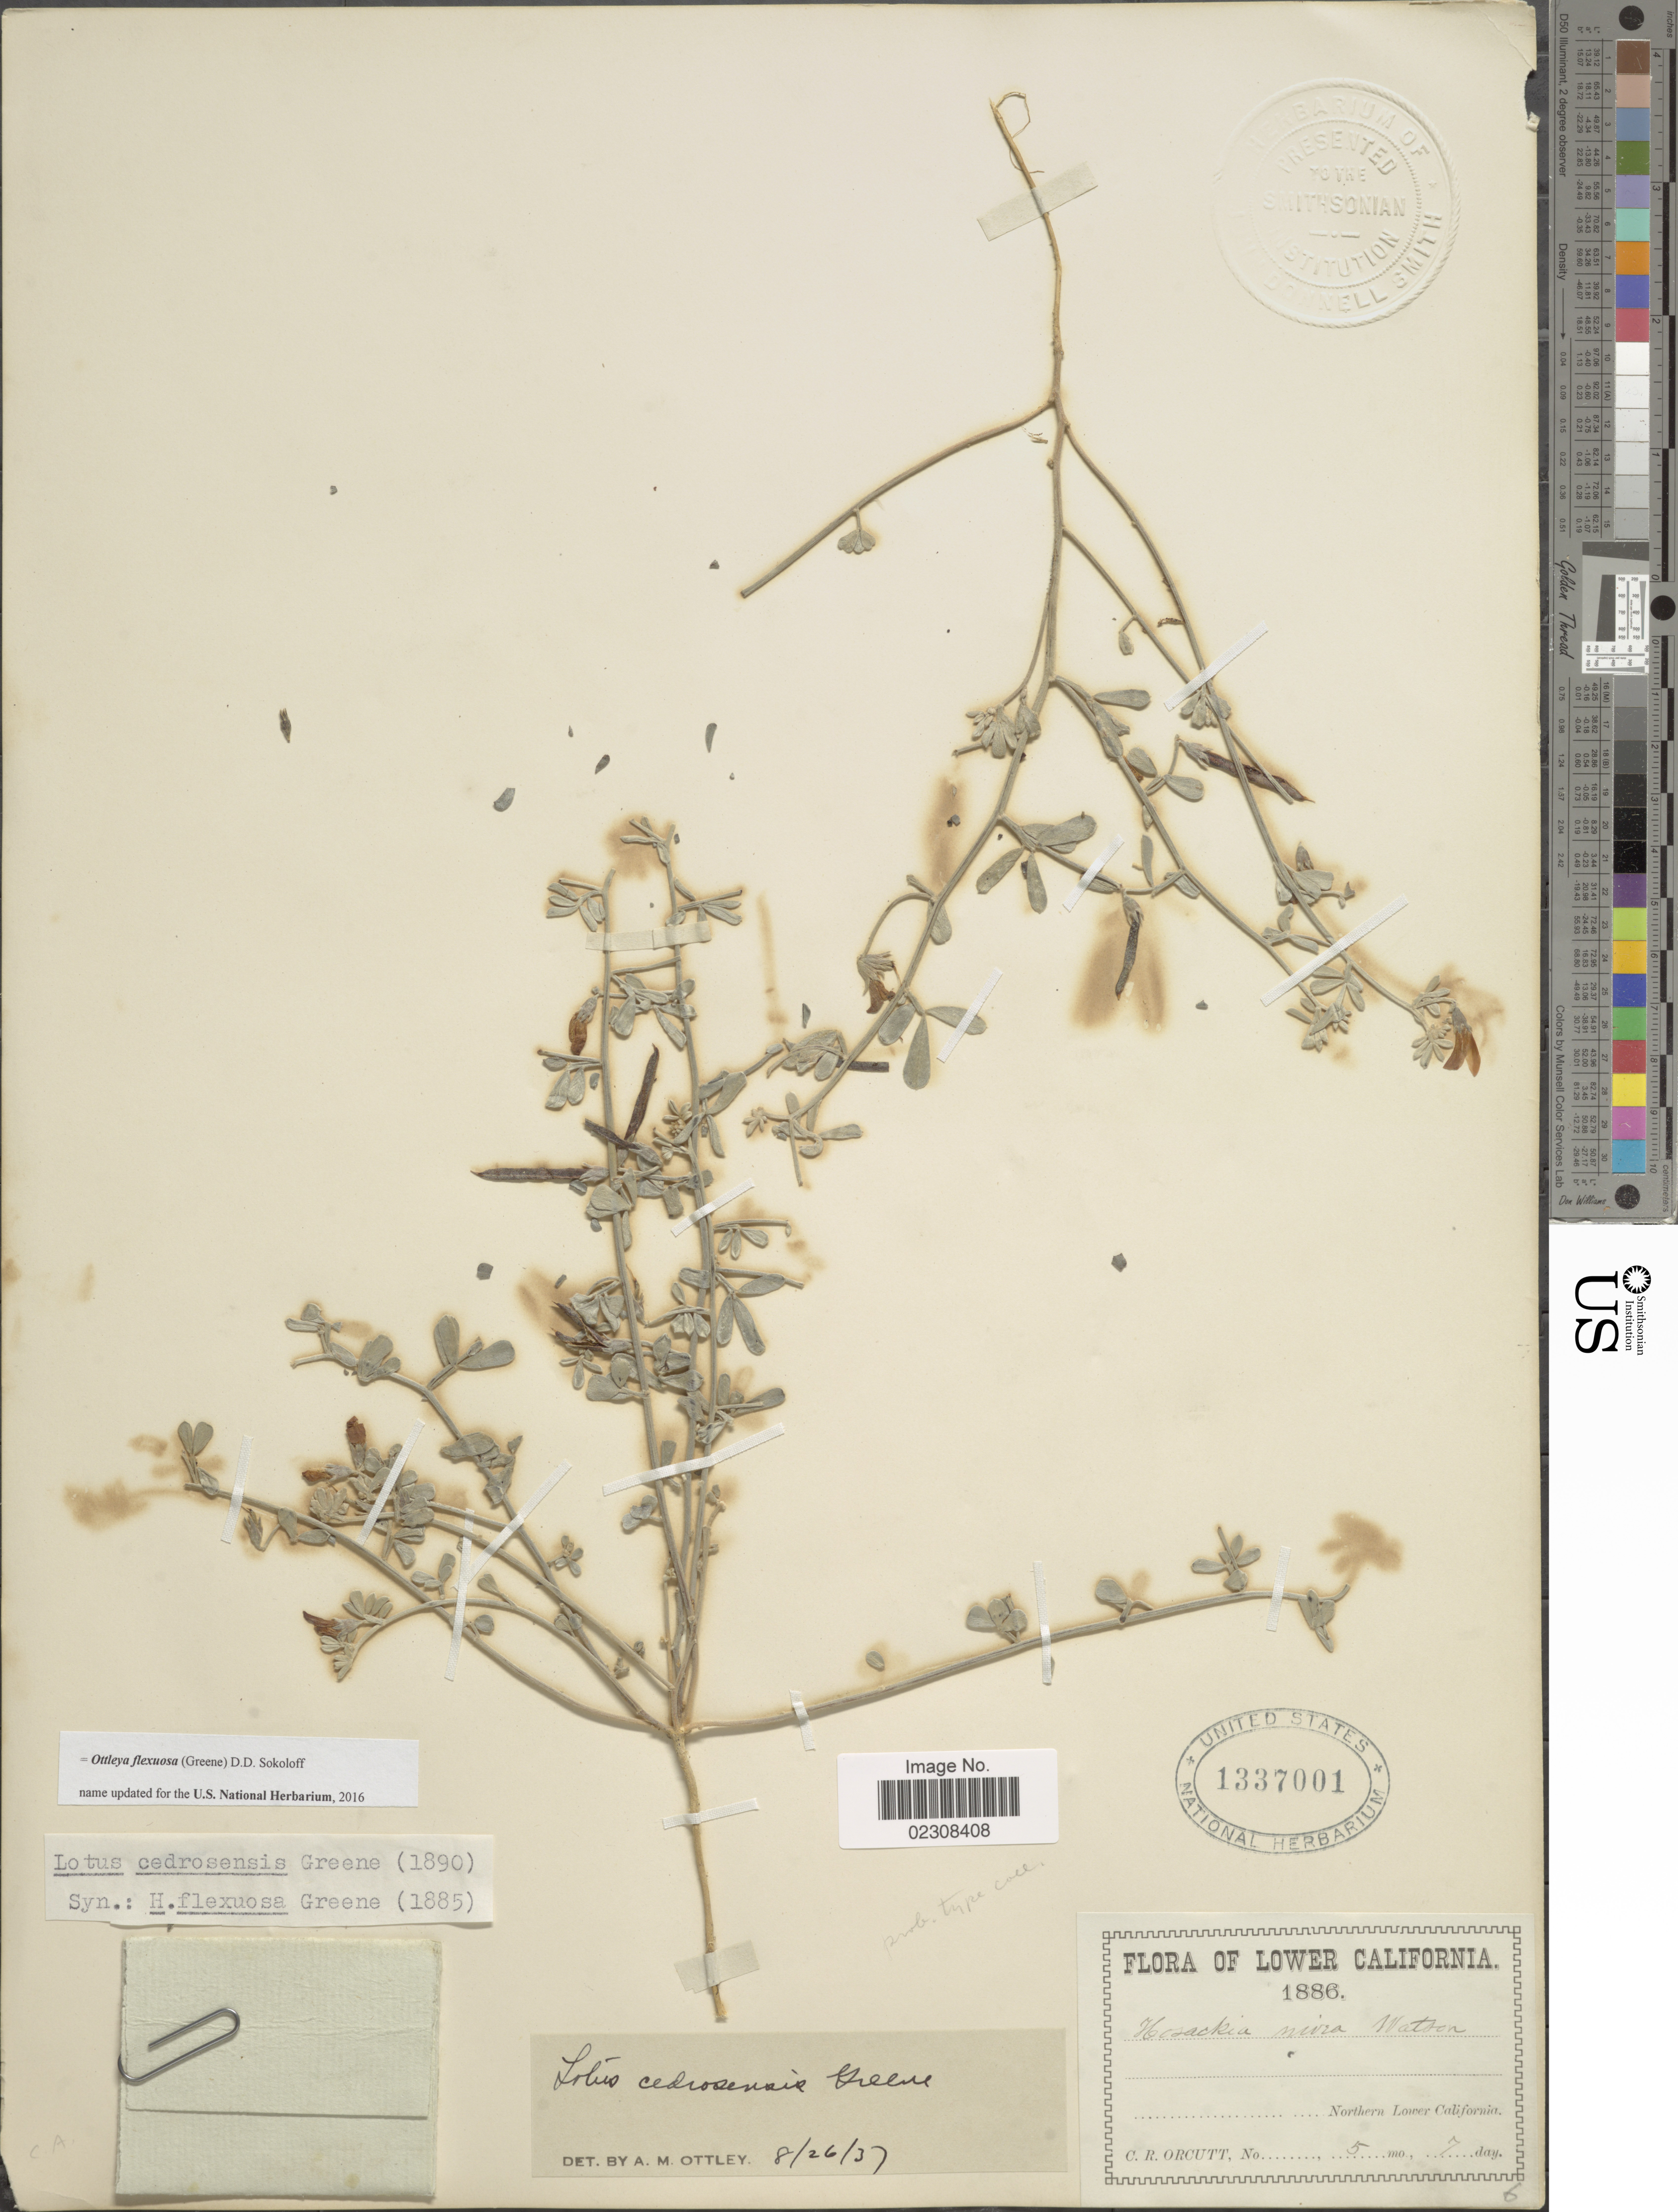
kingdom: Plantae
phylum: Tracheophyta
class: Magnoliopsida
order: Fabales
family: Fabaceae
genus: Ottleya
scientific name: Ottleya flexuosa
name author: (Greene) D.D. Sokoloff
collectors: C. R. Orcutt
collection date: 1886-05-07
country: Mexico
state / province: Baja California Norte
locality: Lower California, Northern Lower California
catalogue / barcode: US 1337001